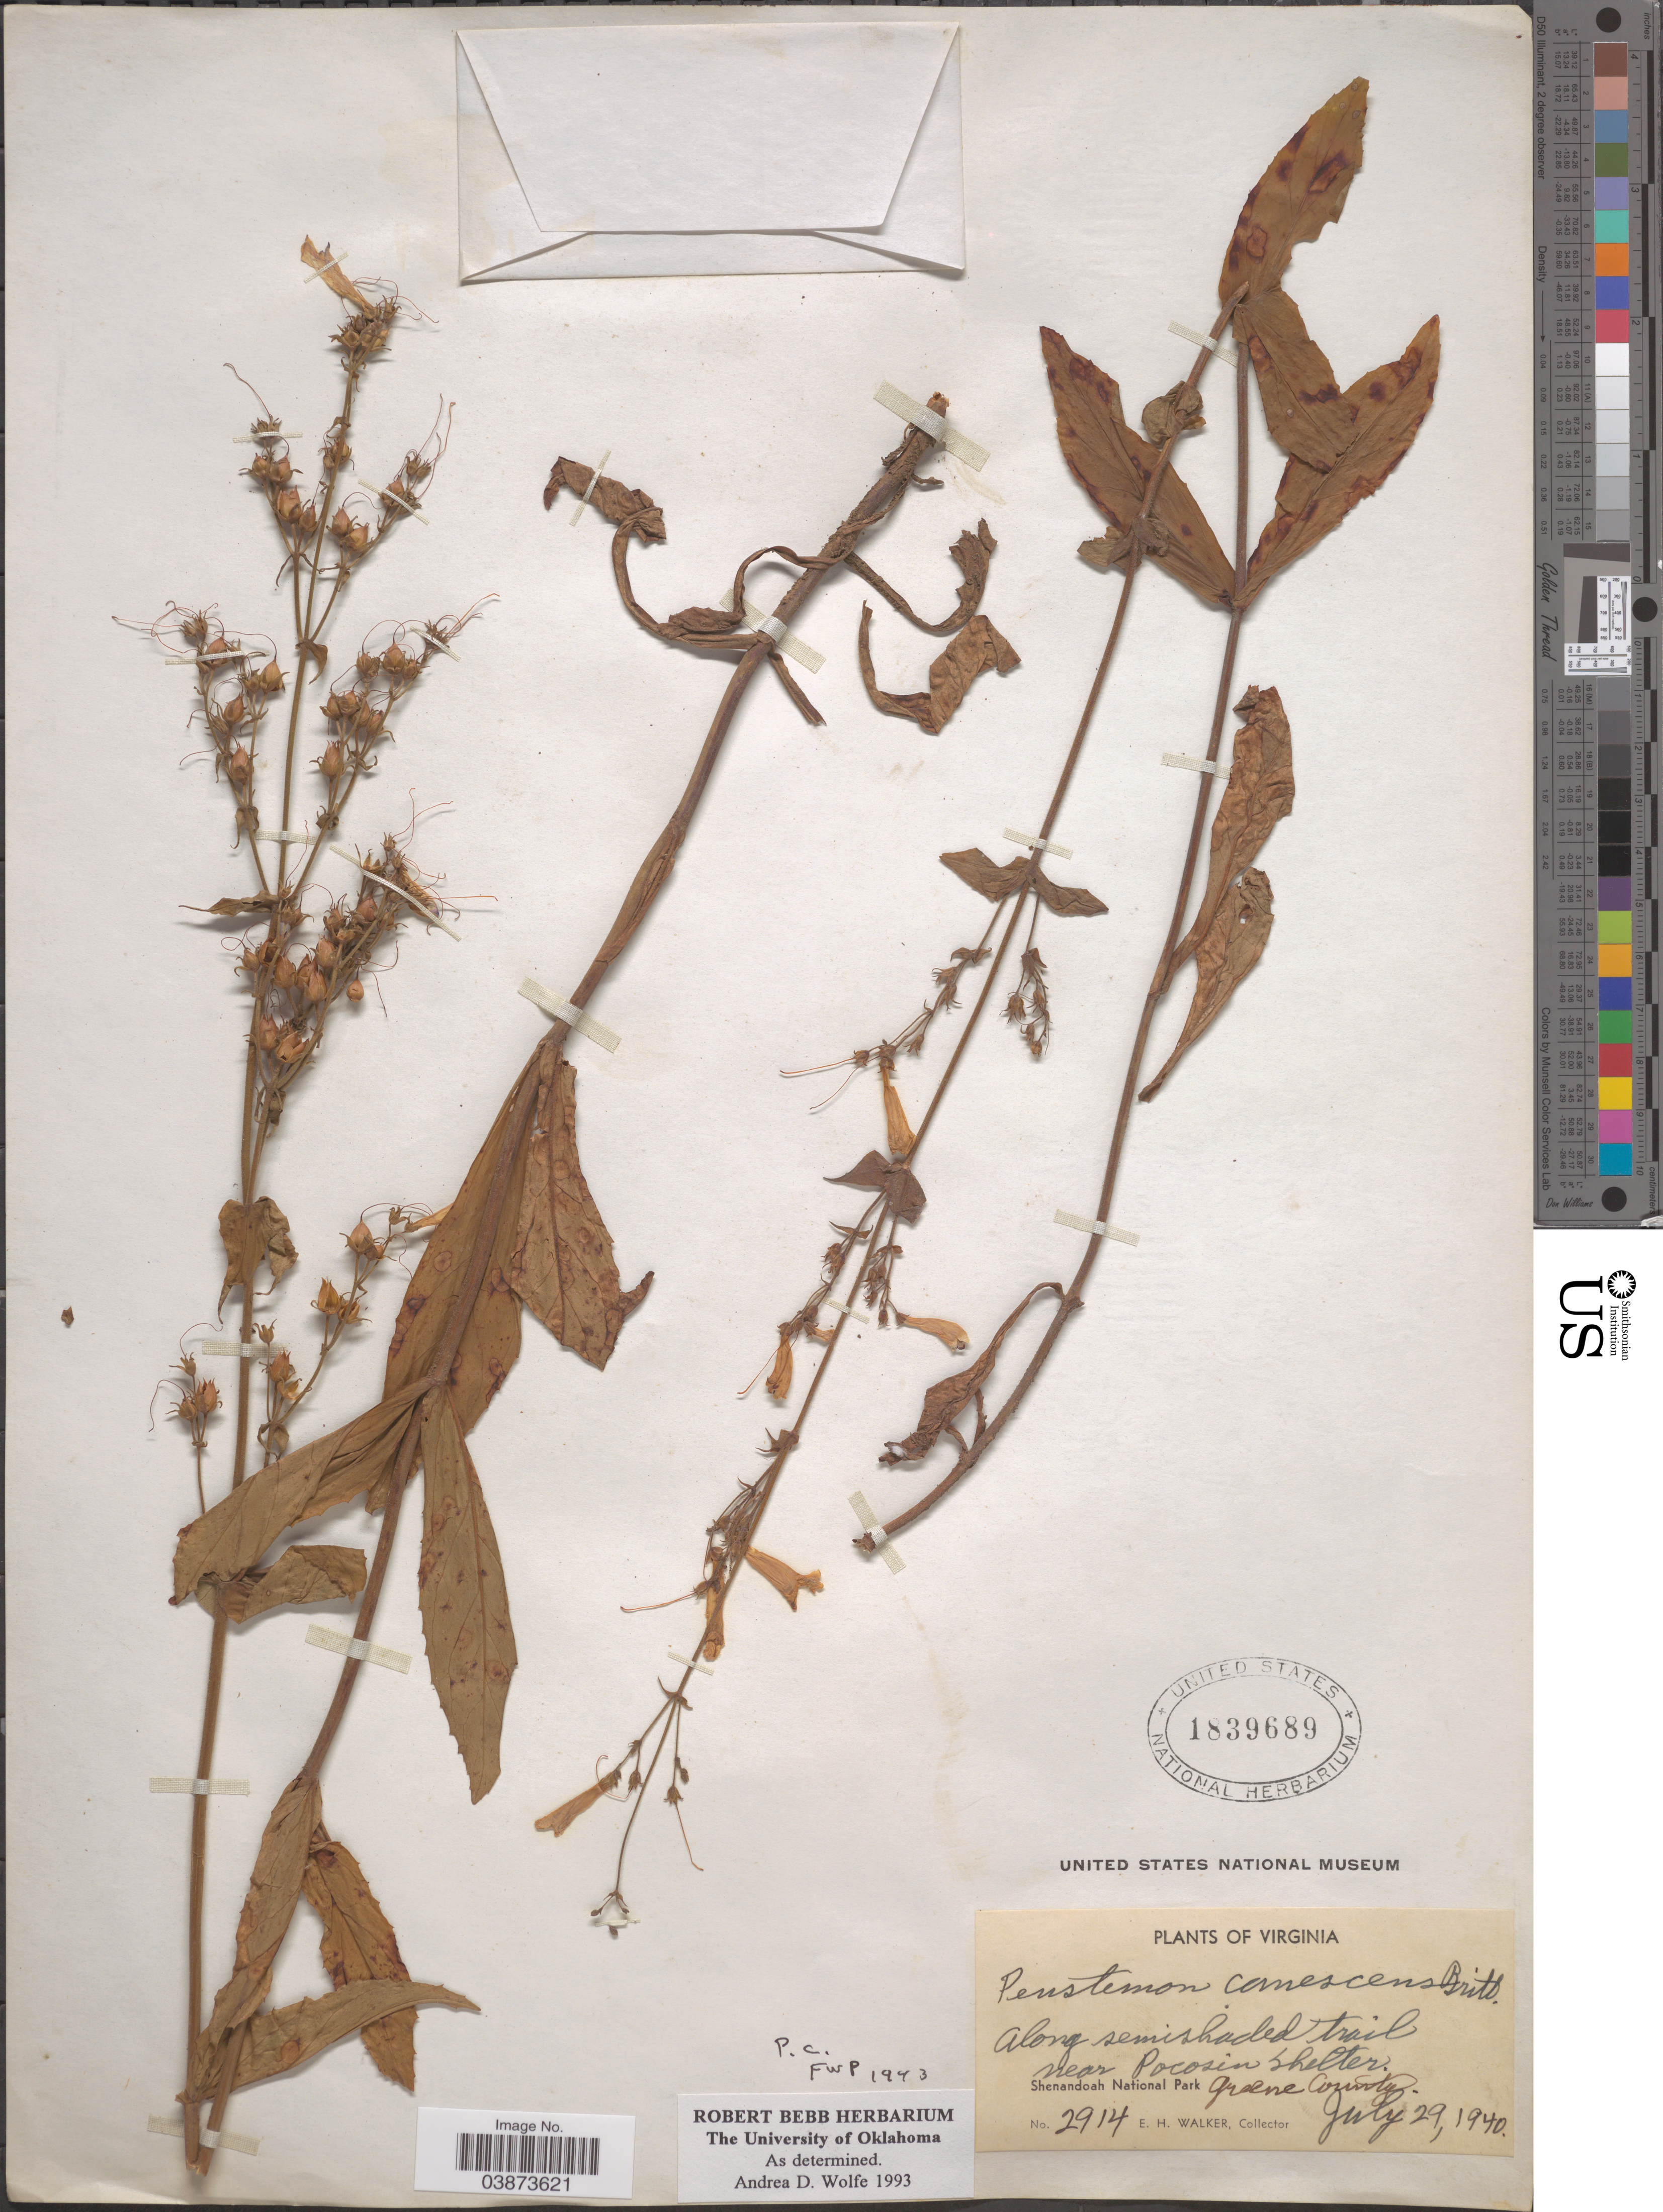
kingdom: Plantae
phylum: Tracheophyta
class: Magnoliopsida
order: Lamiales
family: Plantaginaceae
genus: Penstemon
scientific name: Penstemon canescens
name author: L.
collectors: E. H. Walker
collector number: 2914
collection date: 1940-07-29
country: United States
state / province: Virginia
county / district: Greene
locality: Along semishaded trail near Pocosin Shelter. Shenandoah National Park. Greene County.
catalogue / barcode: US 1839689